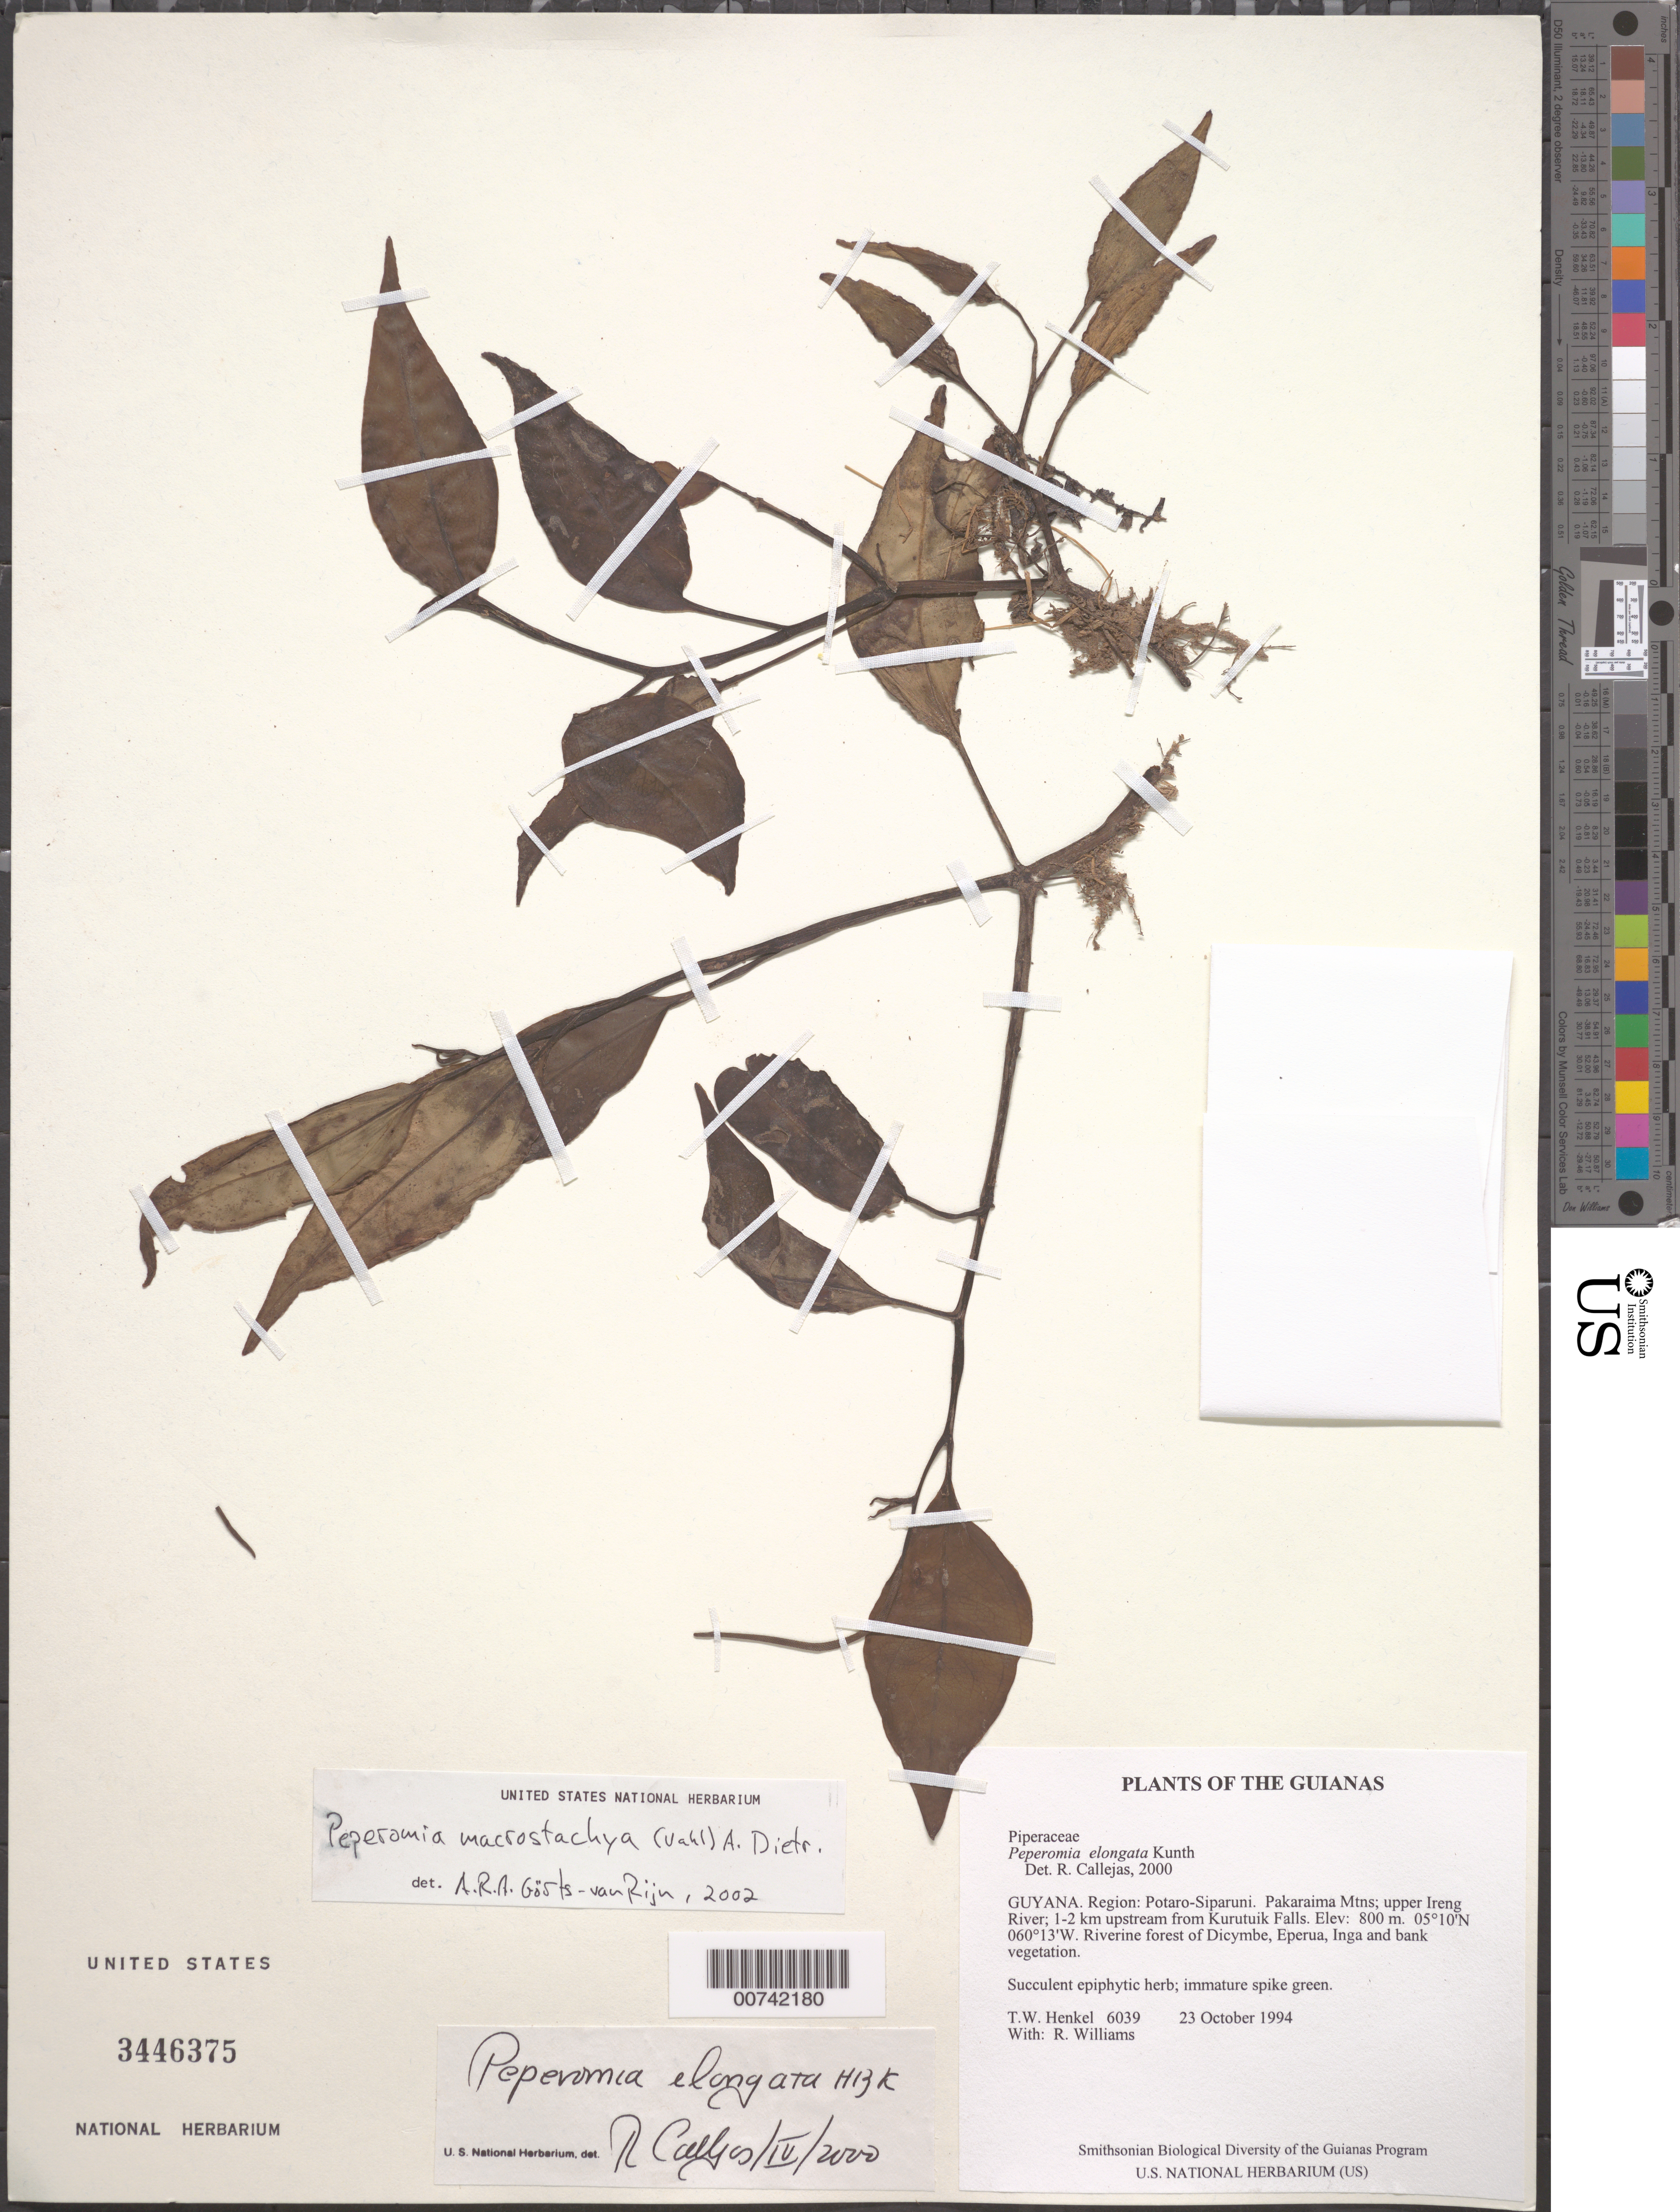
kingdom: Plantae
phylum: Tracheophyta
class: Magnoliopsida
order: Piperales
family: Piperaceae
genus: Peperomia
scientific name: Peperomia elongata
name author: Kunth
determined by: Callejas, Ricardo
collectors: T. Henkel & R. Williams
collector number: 6039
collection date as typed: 23 October 1994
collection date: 1994-10-23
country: Guyana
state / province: Potaro-Siparuni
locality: Pakaraima Mtns; upper Ireng River; 1-2 km upstream from Kurutuik Falls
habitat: Riverine forest of Dicymbe, Eperua, Inga and bank vegetation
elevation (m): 800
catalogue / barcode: US 3446375